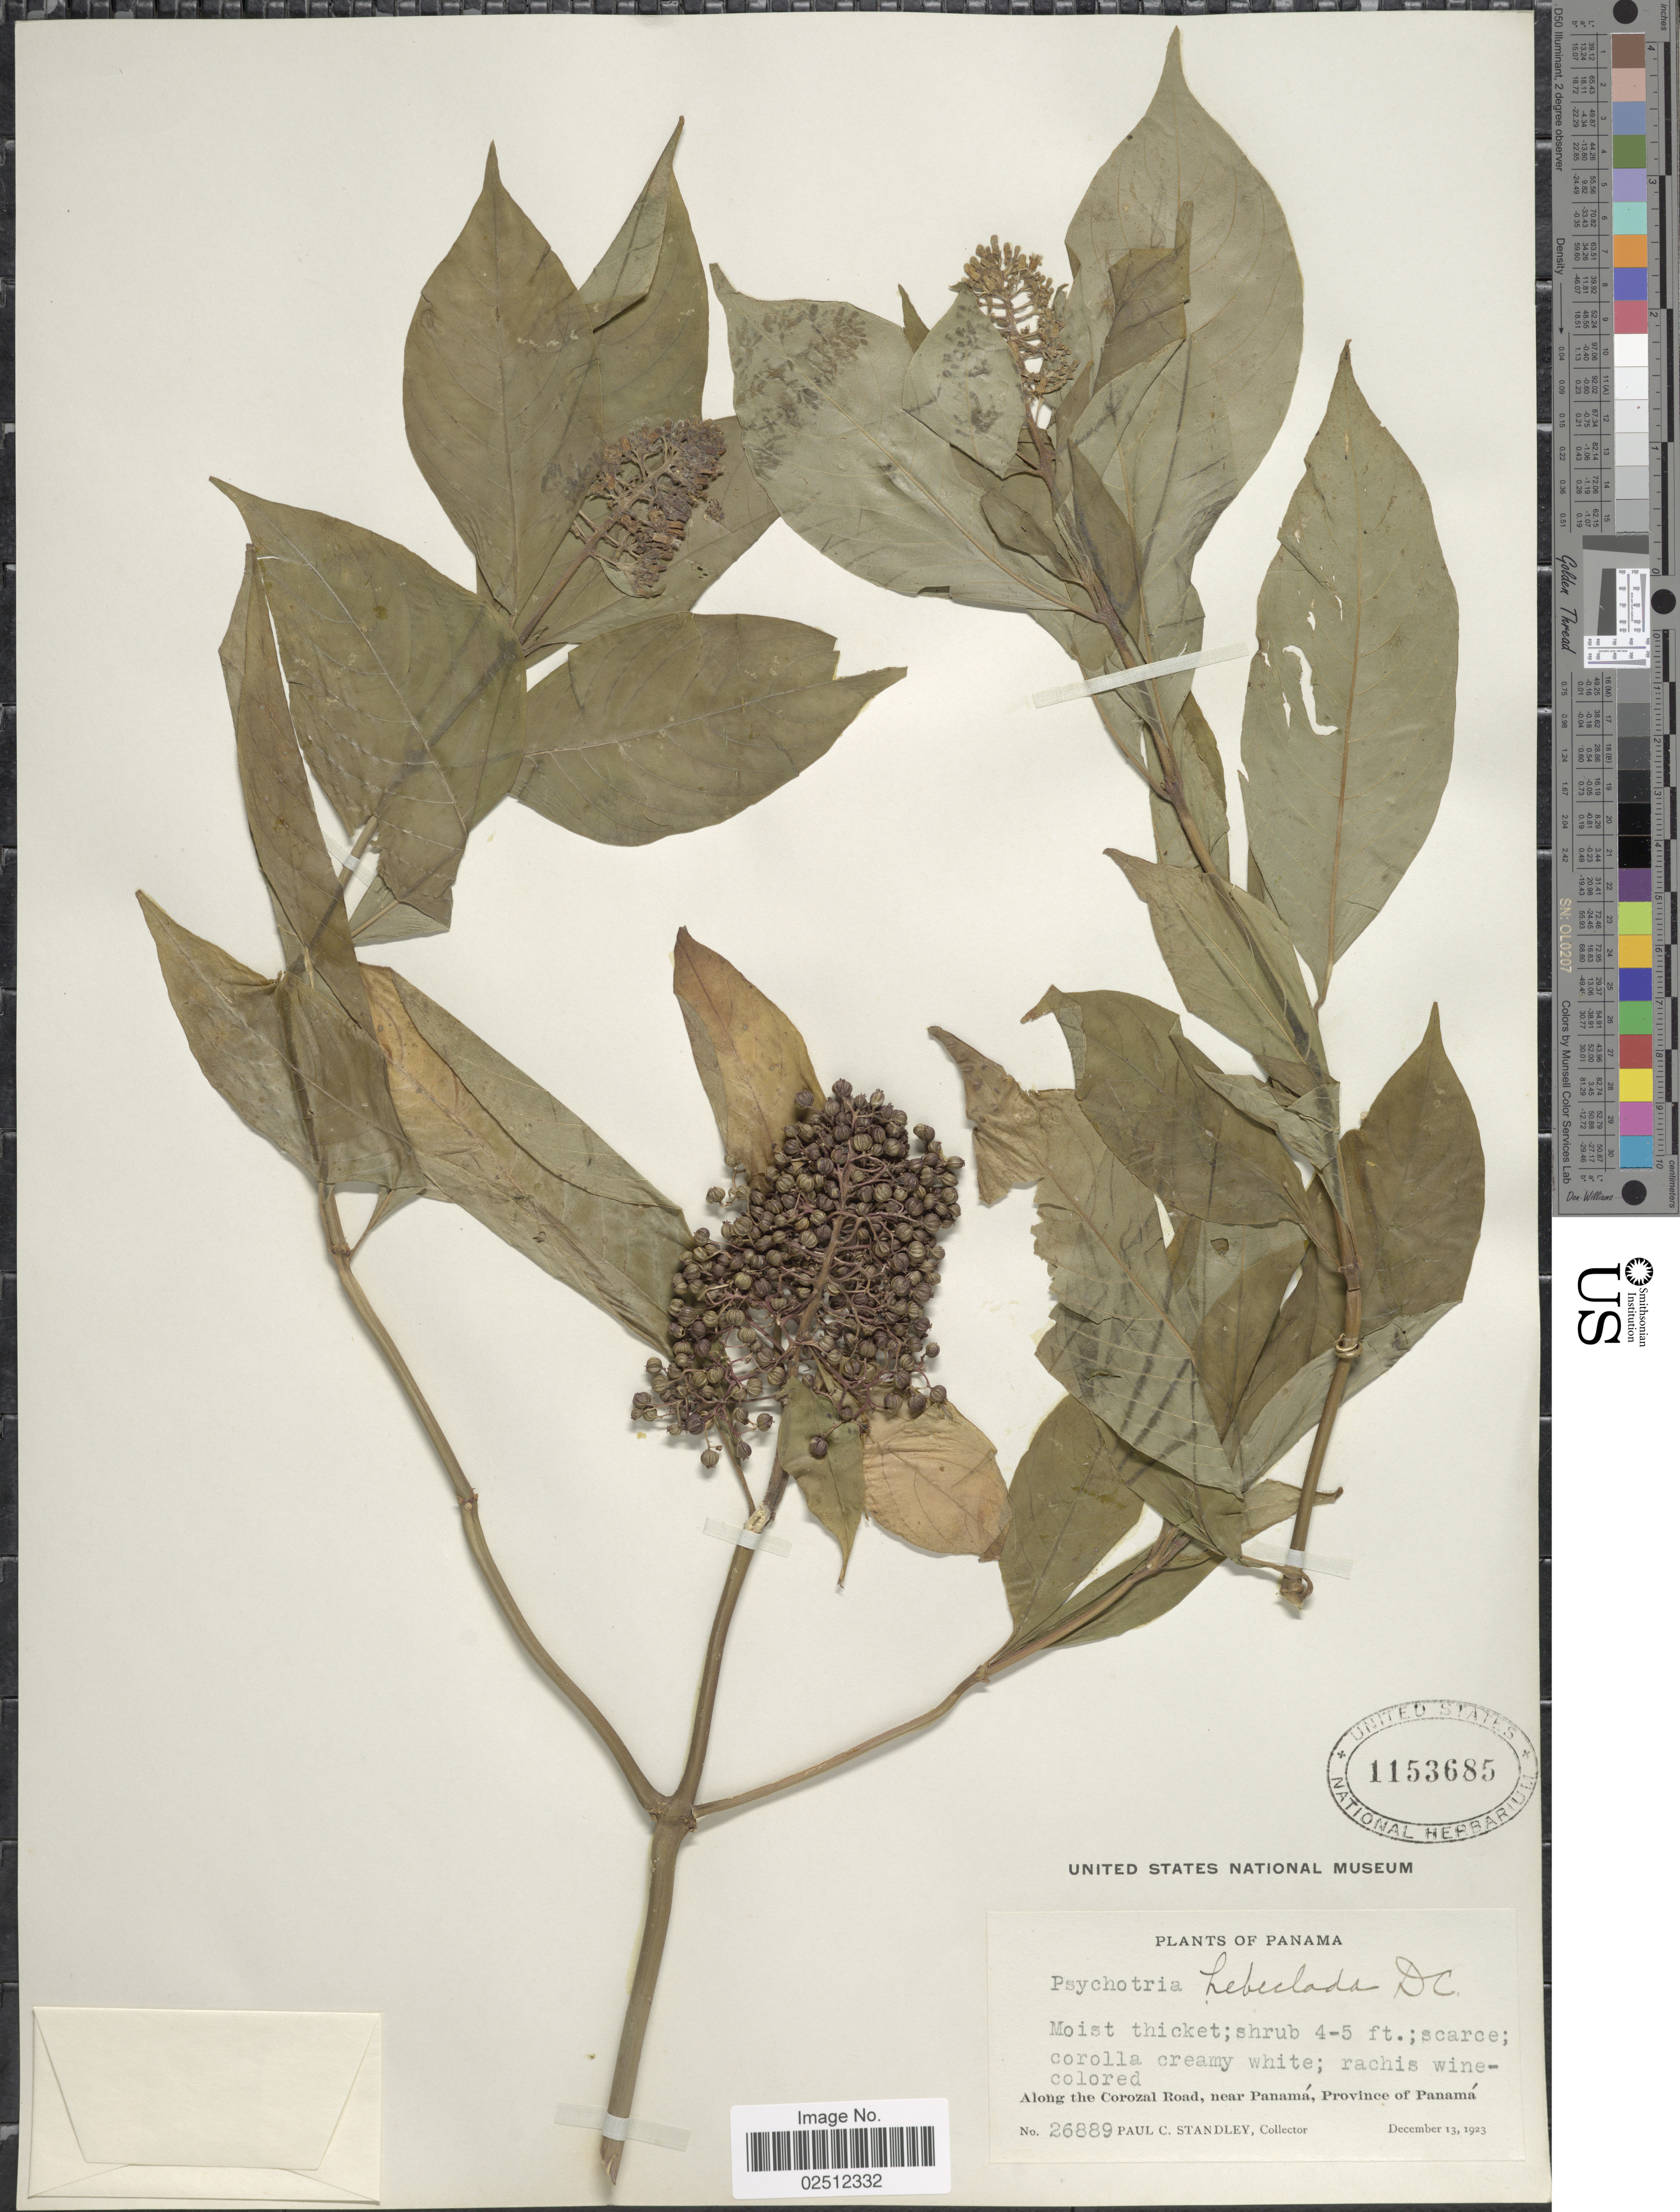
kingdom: Plantae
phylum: Tracheophyta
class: Magnoliopsida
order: Gentianales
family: Rubiaceae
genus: Psychotria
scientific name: Psychotria hebeclada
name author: DC.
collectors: P. C. Standley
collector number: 26889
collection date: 1923-12-13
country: Panama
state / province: Panamá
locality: Moist thicket, Along the Corozal Road, near Panamá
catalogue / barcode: US 1153685